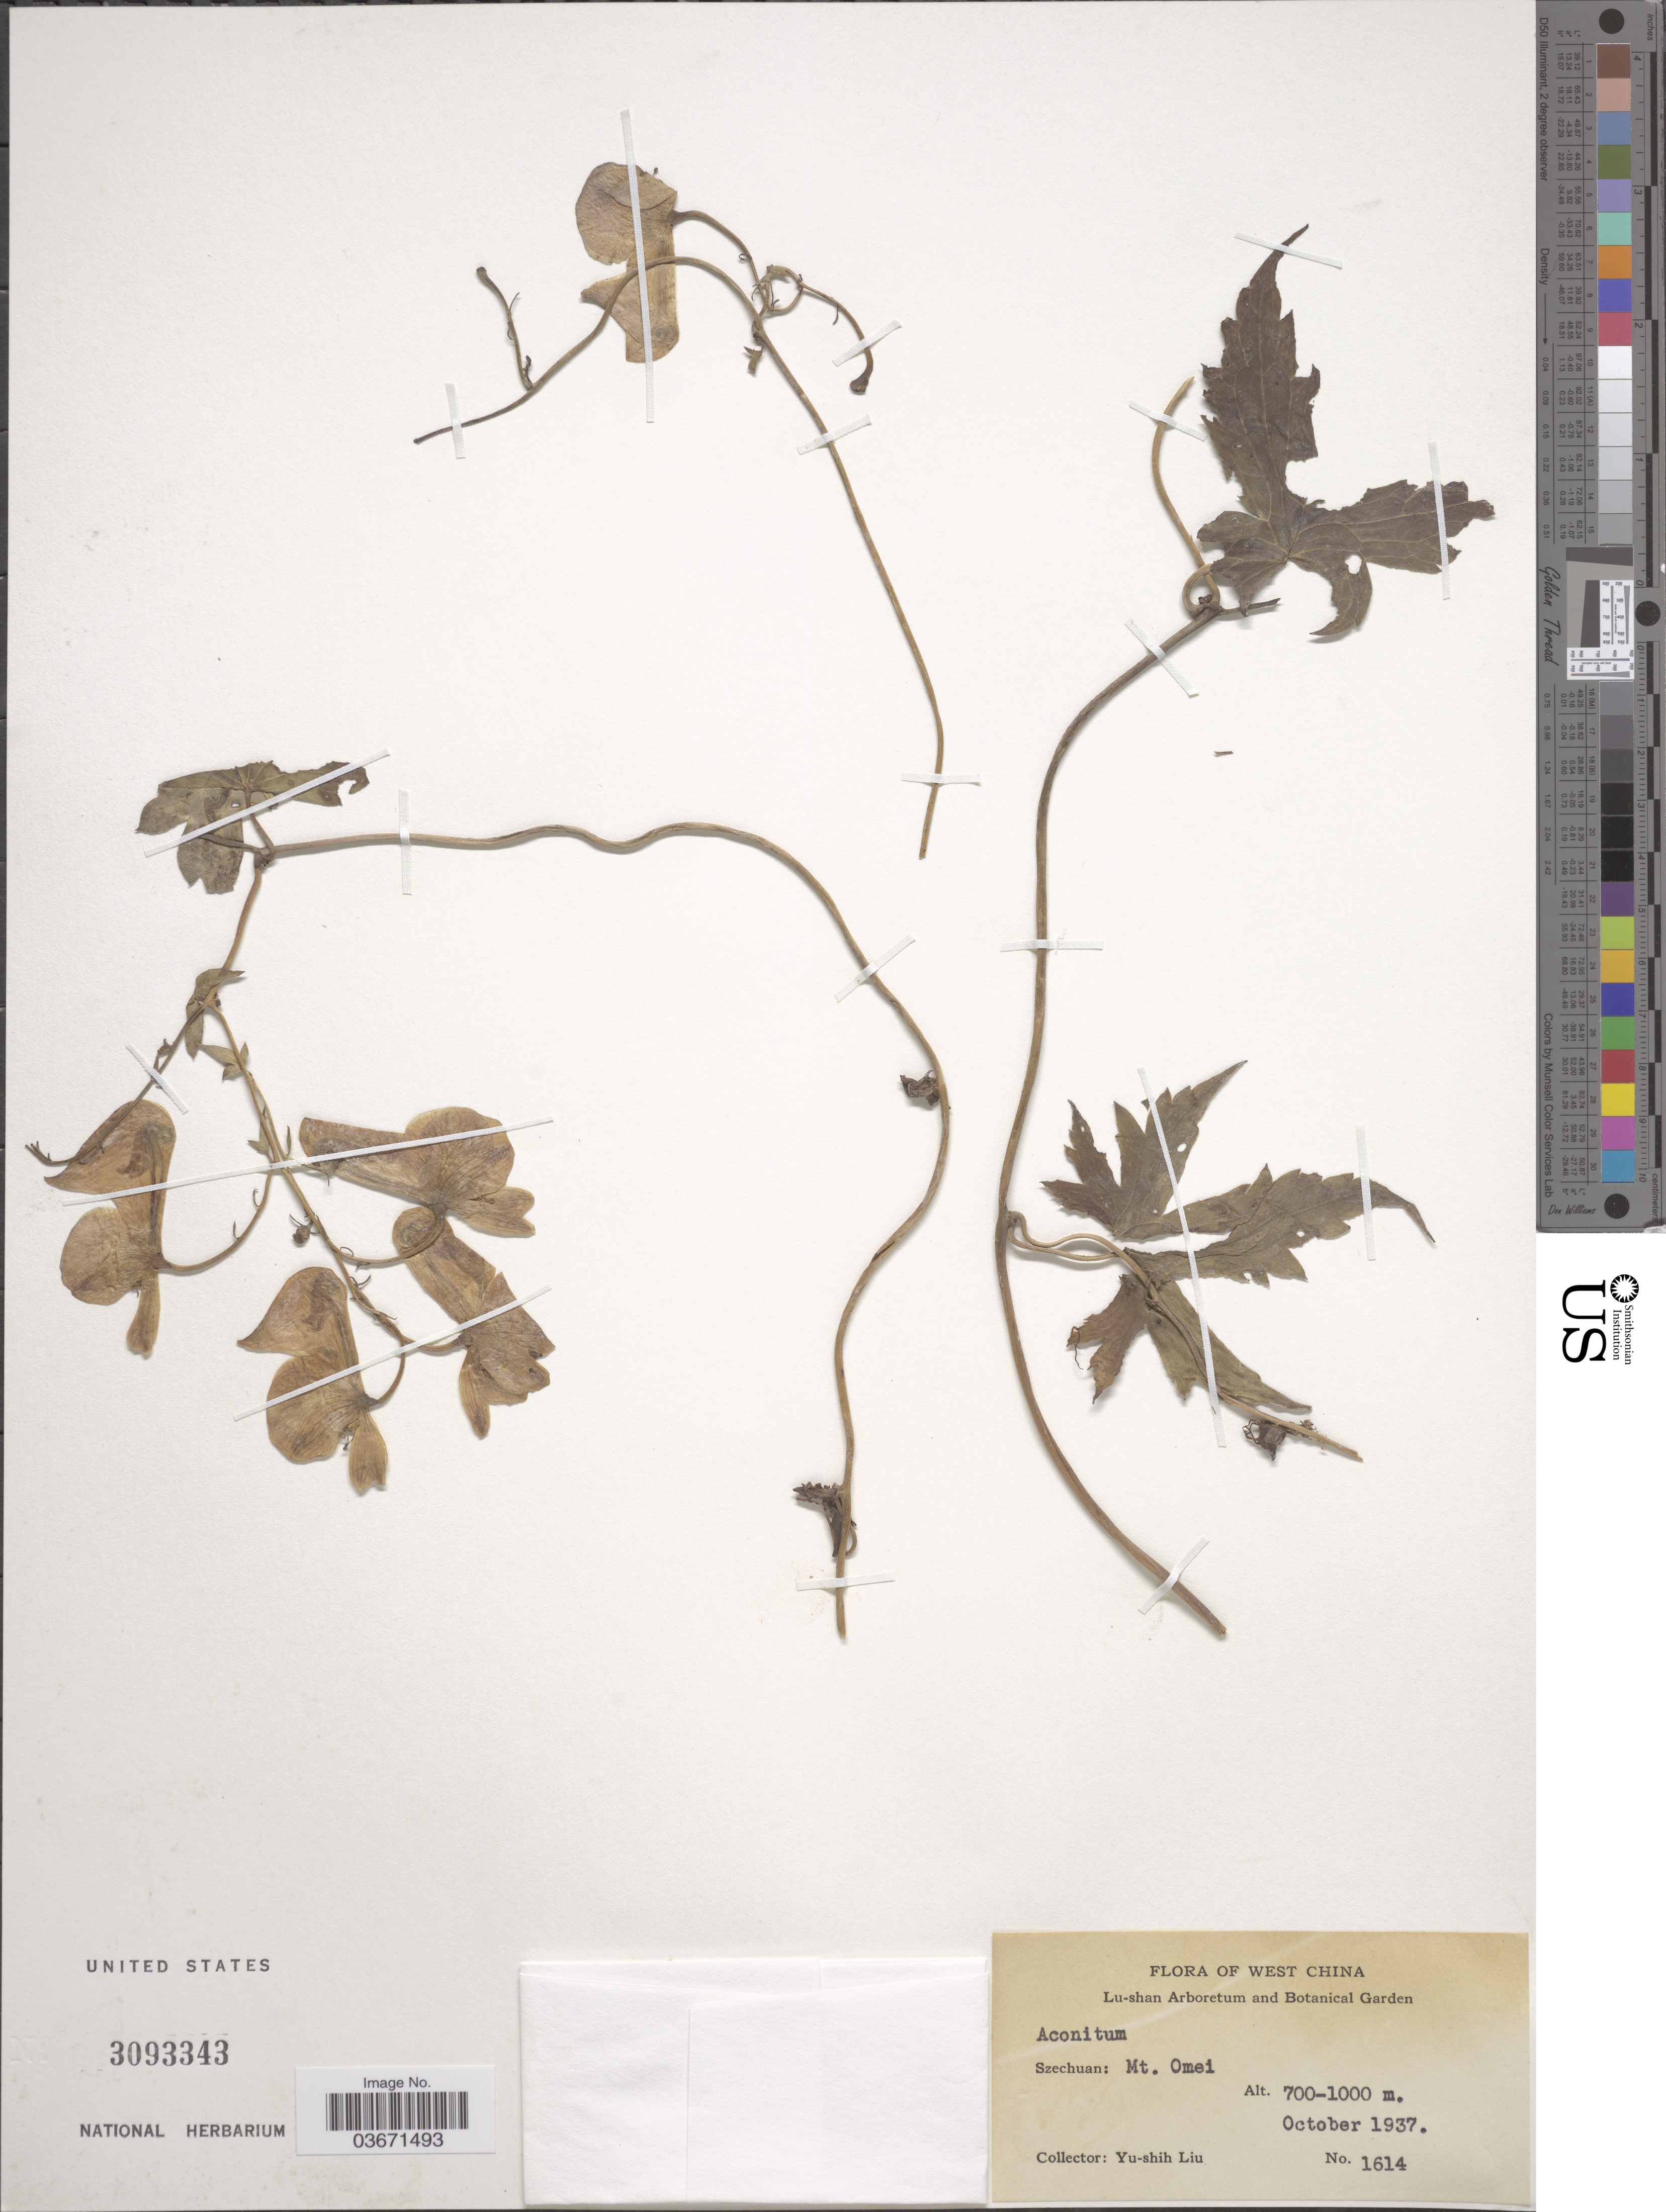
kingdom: Plantae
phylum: Tracheophyta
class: Magnoliopsida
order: Ranunculales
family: Ranunculaceae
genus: Aconitum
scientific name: Aconitum sp.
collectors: Y.-S. Liu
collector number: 1614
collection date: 1937-10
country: China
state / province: Sichuan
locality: West China. Szechuan: Mt. Omei.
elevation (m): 700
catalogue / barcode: US 3093343